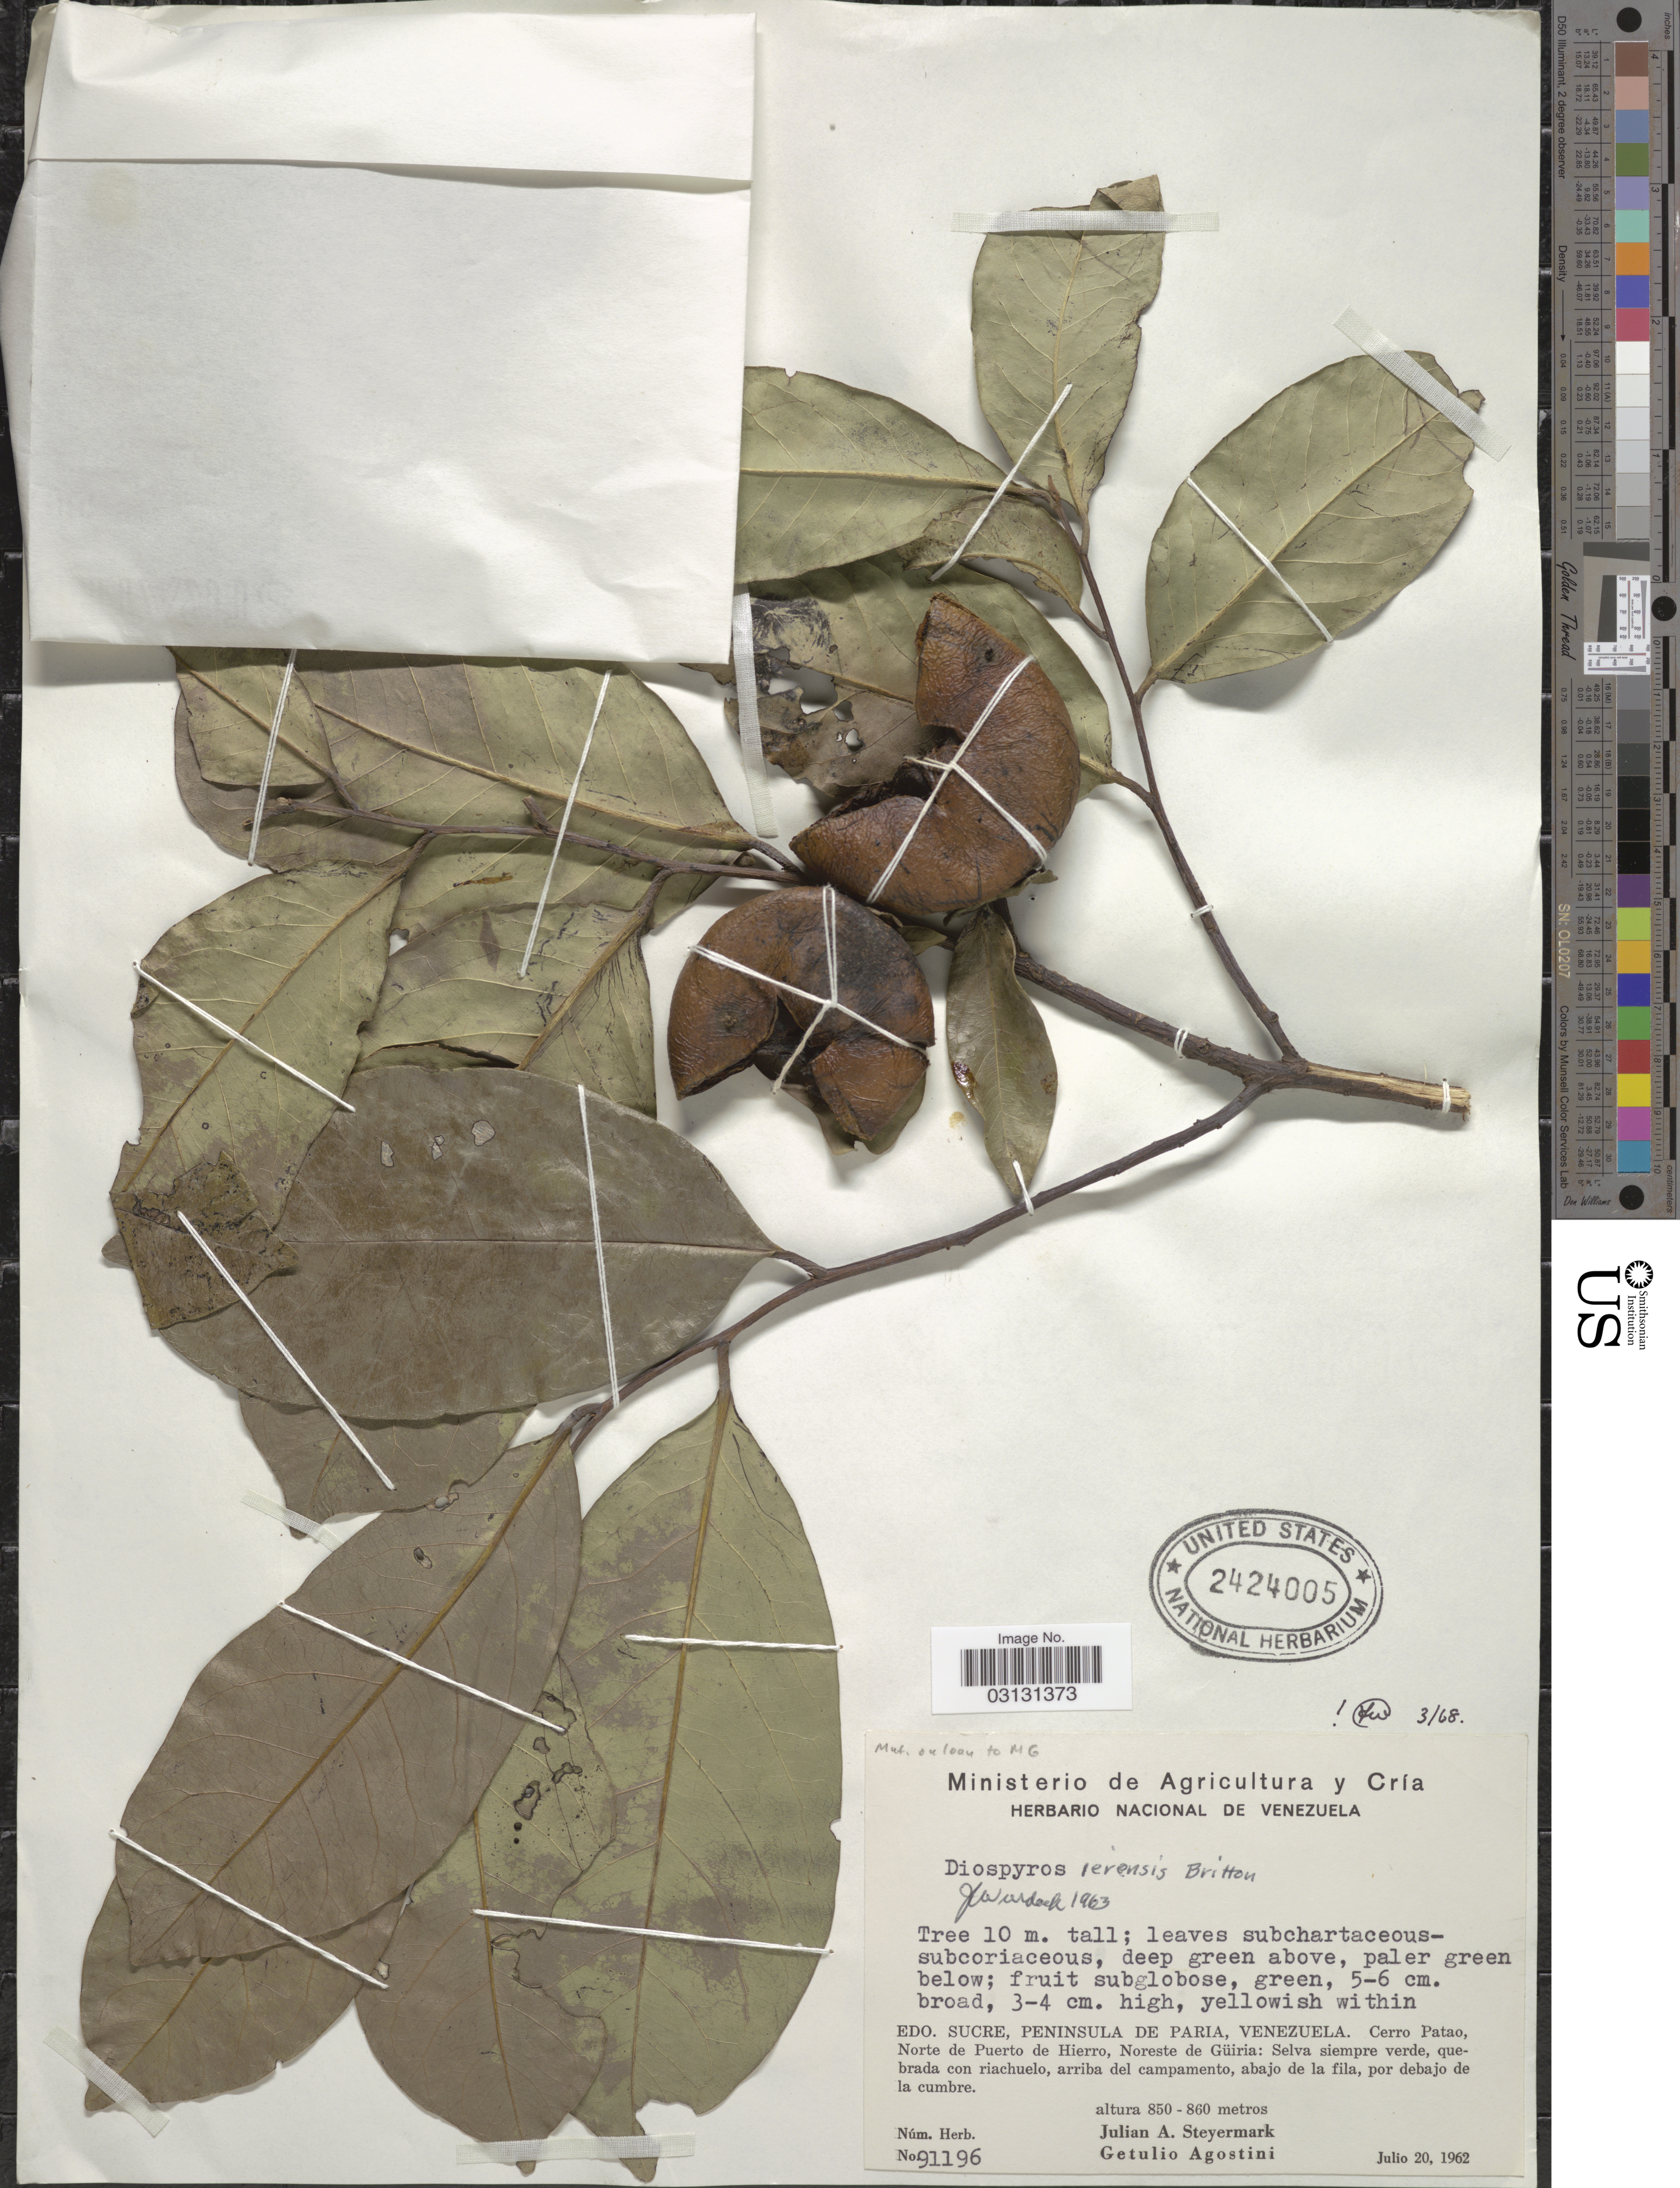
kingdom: Plantae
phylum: Tracheophyta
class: Magnoliopsida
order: Ericales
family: Ebenaceae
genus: Diospyros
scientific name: Diospyros ierensis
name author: Britton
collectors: J. Steyermark & G. Agostini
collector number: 91196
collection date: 1962-07-20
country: Venezuela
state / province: Sucre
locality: Peninsula de Paria. Cerro patao, Norte de Puerto de Hierro, Noreste de Güiria: Selva siempre verde, quebrada con riachuelo, arriba del campamento, abajo de la fila, por debajo de la cumbre.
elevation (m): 850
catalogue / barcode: US 2424005